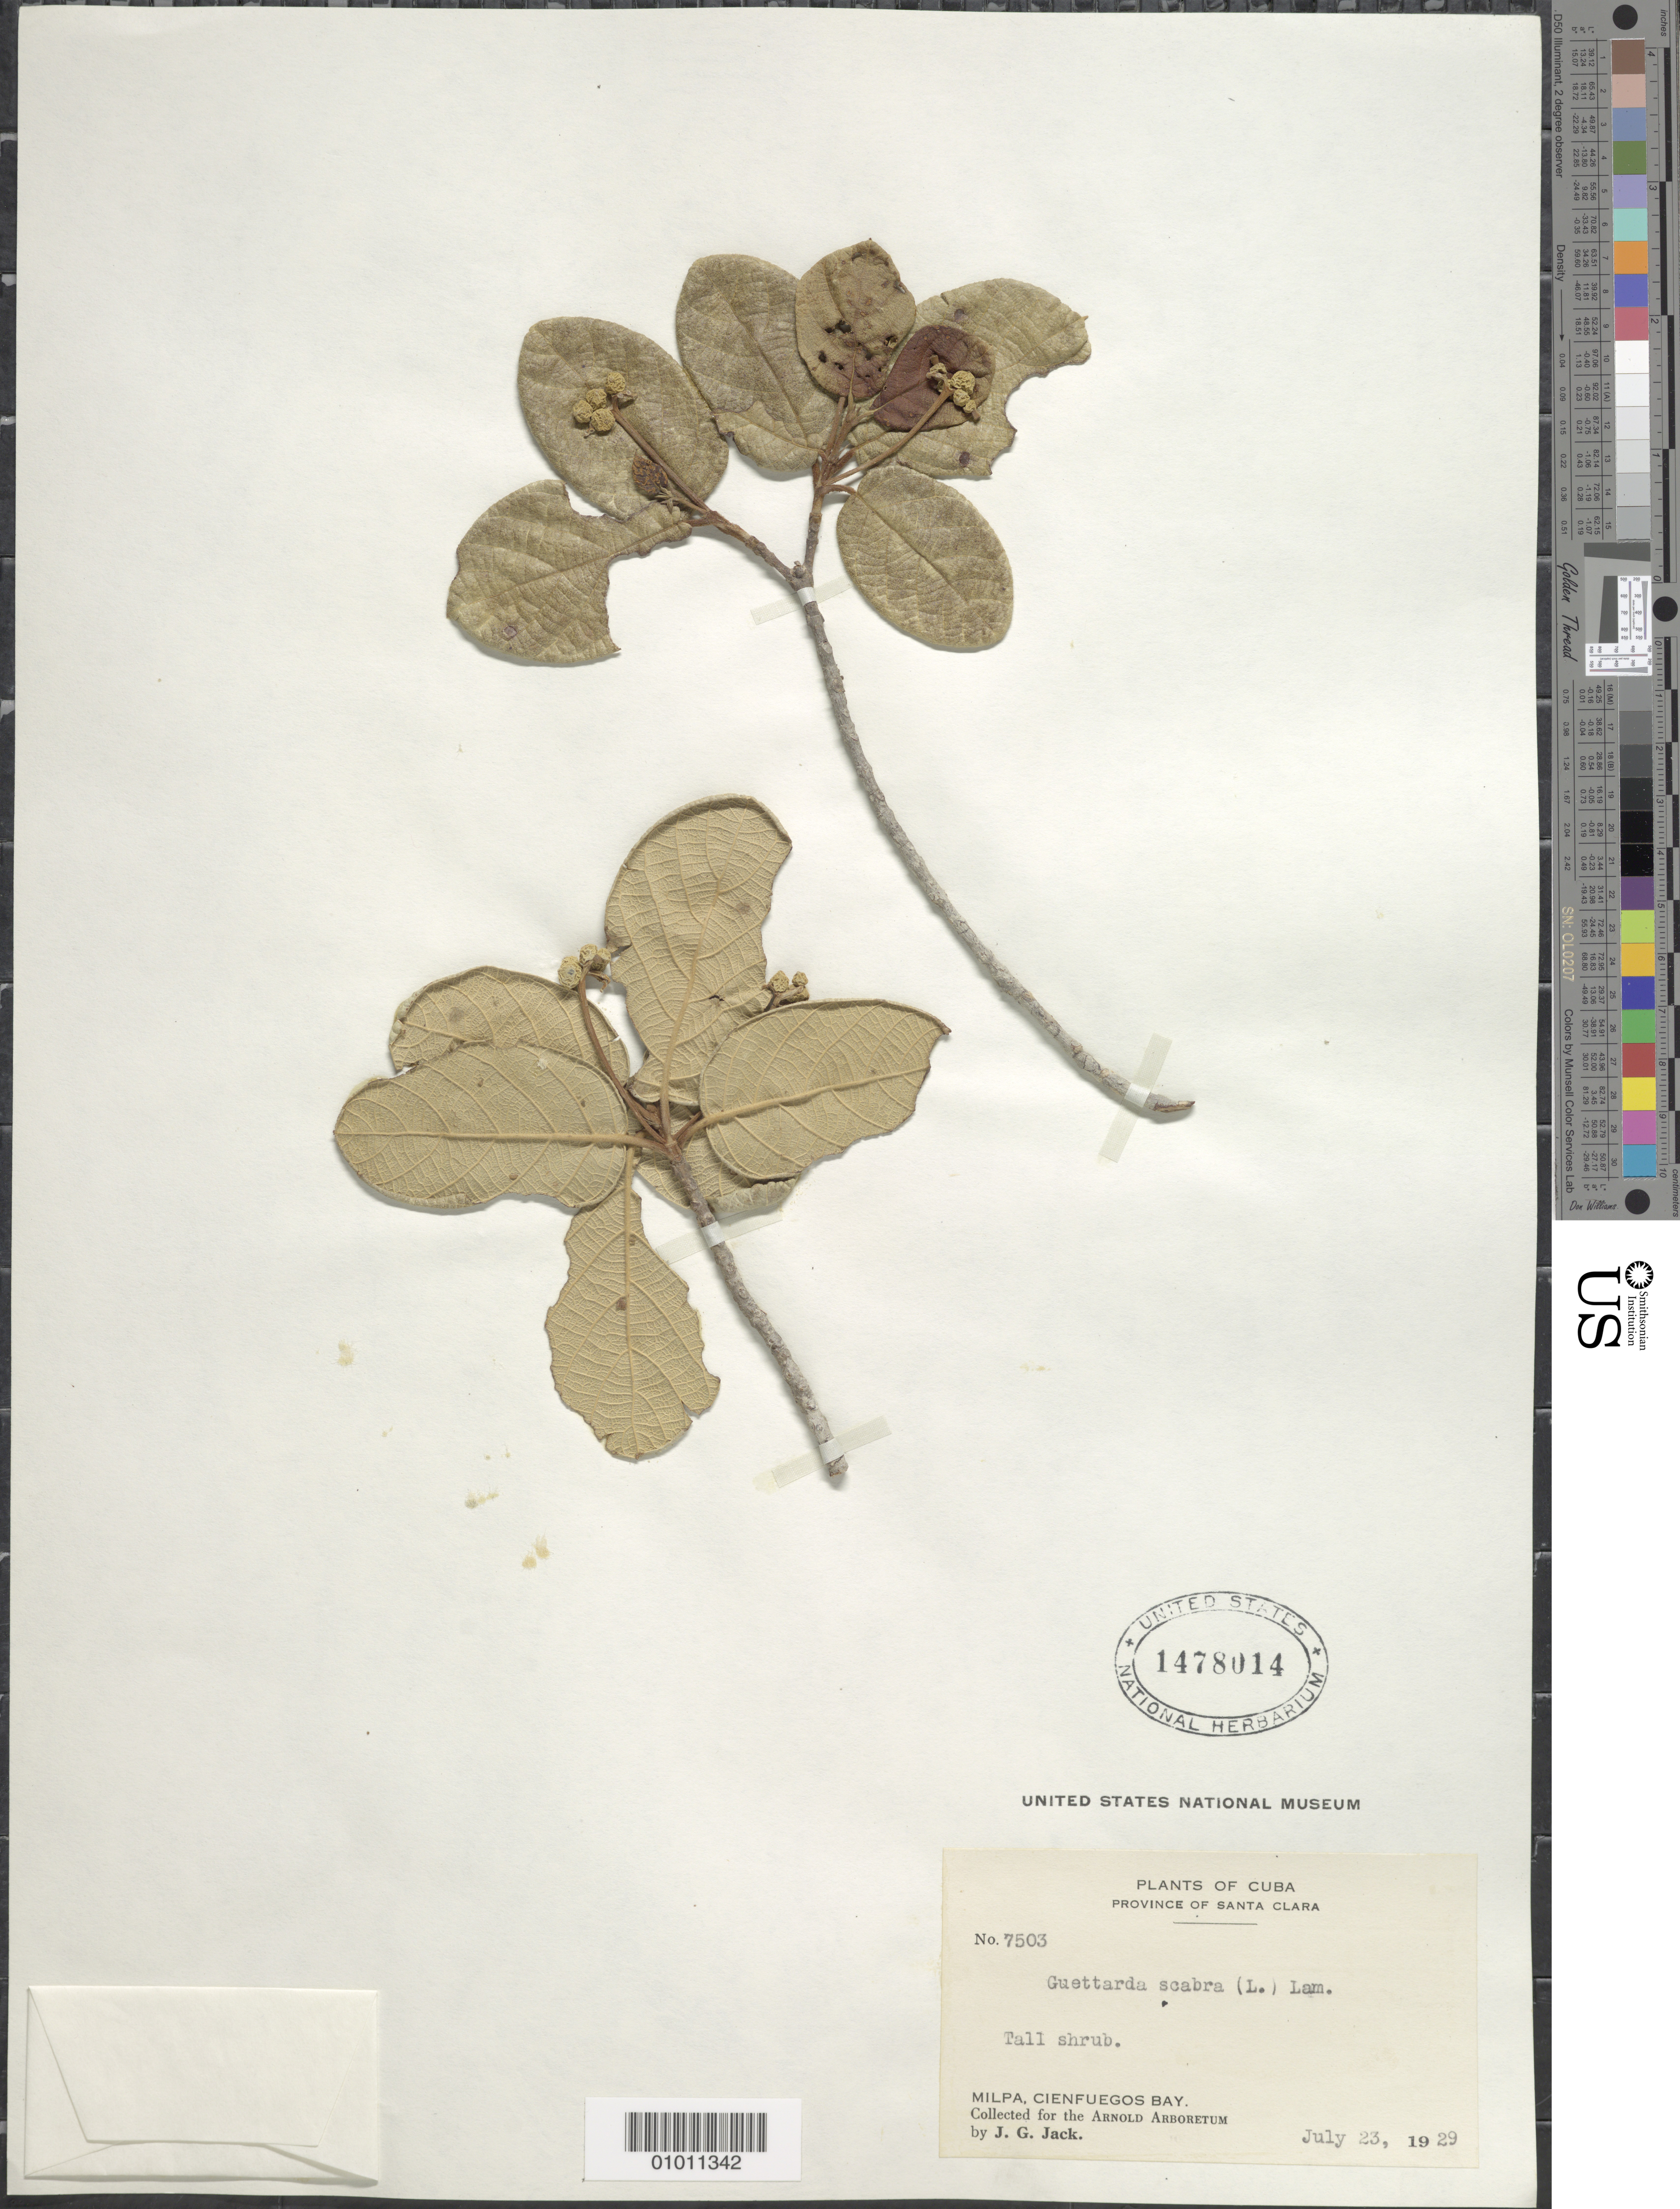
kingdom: Plantae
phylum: Tracheophyta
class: Magnoliopsida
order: Gentianales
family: Rubiaceae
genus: Guettarda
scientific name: Guettarda scabra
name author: (L.) Vent.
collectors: J. G. Jack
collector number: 7503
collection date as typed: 23 Jul 1929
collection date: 1929-07-23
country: Cuba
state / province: Santa Clara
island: Cuba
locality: Milpa, Cienfuegos Bay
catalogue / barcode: US 1478014